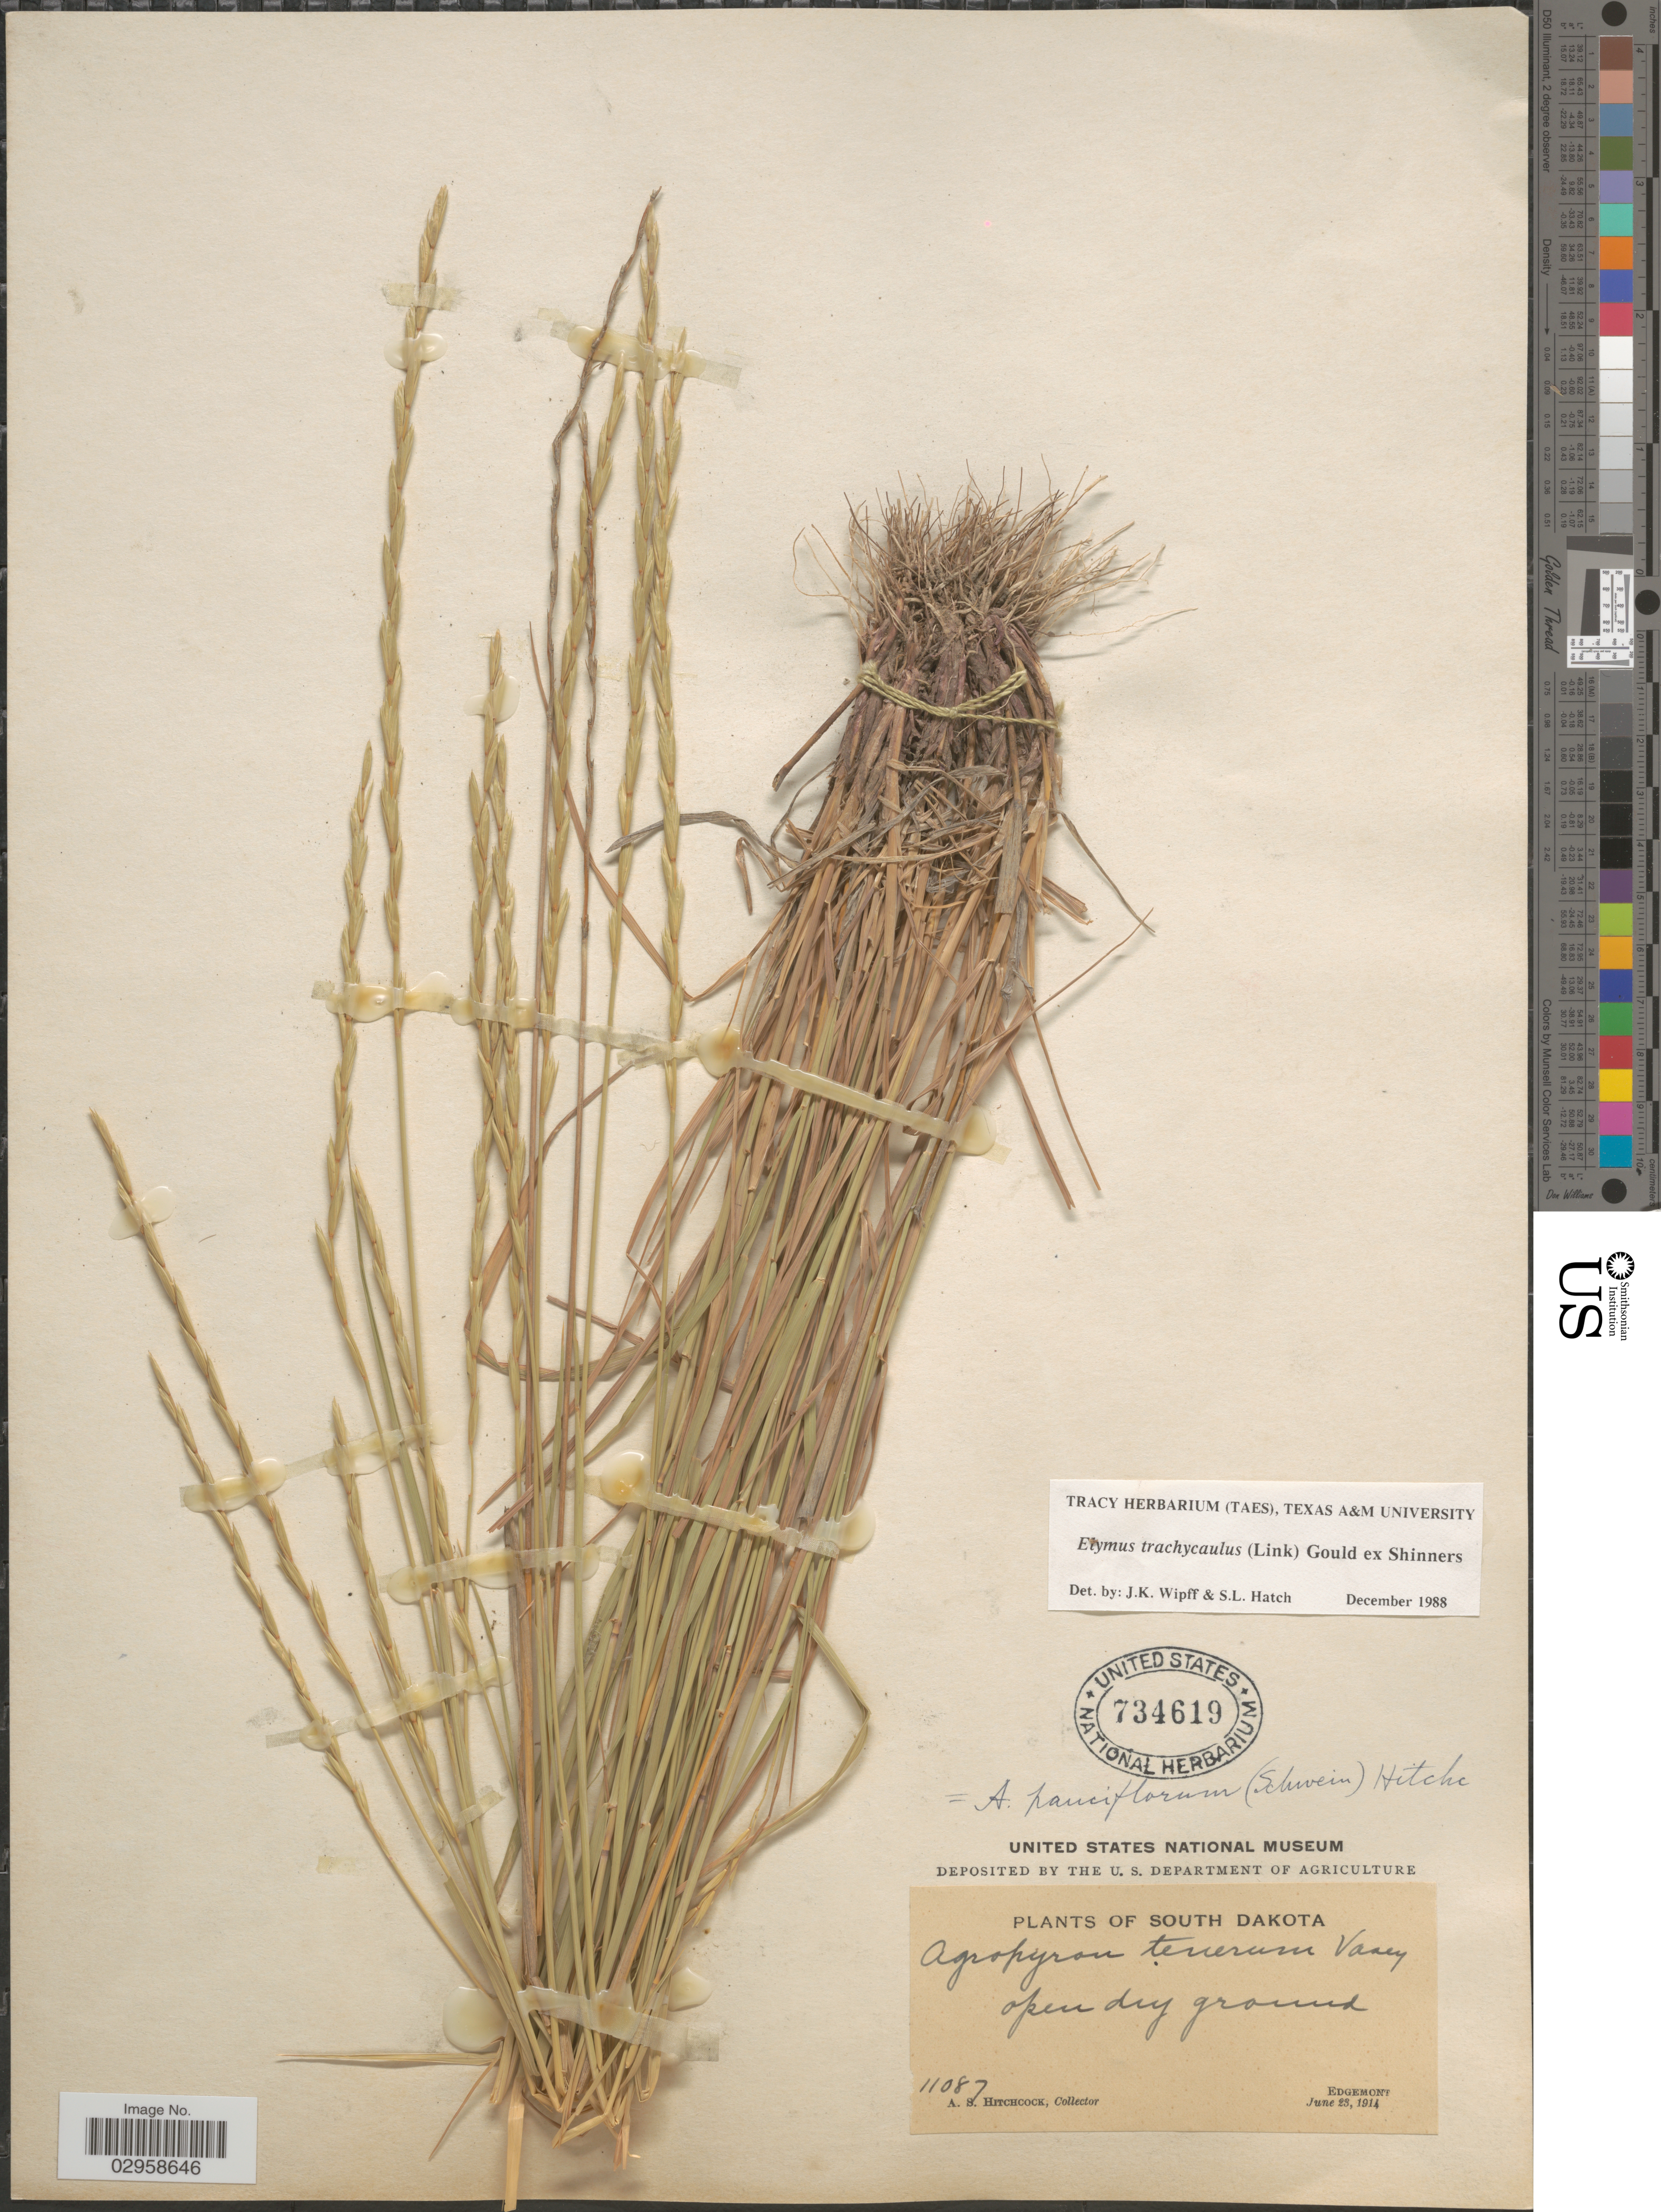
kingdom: Plantae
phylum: Tracheophyta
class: Liliopsida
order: Poales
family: Poaceae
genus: Elymus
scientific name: Elymus trachycaulus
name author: (Link) Gould ex Shinners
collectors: A. S. Hitchcock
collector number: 11087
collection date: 1914-06-23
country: United States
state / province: South Dakota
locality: Edgemont.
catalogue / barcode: US 734619